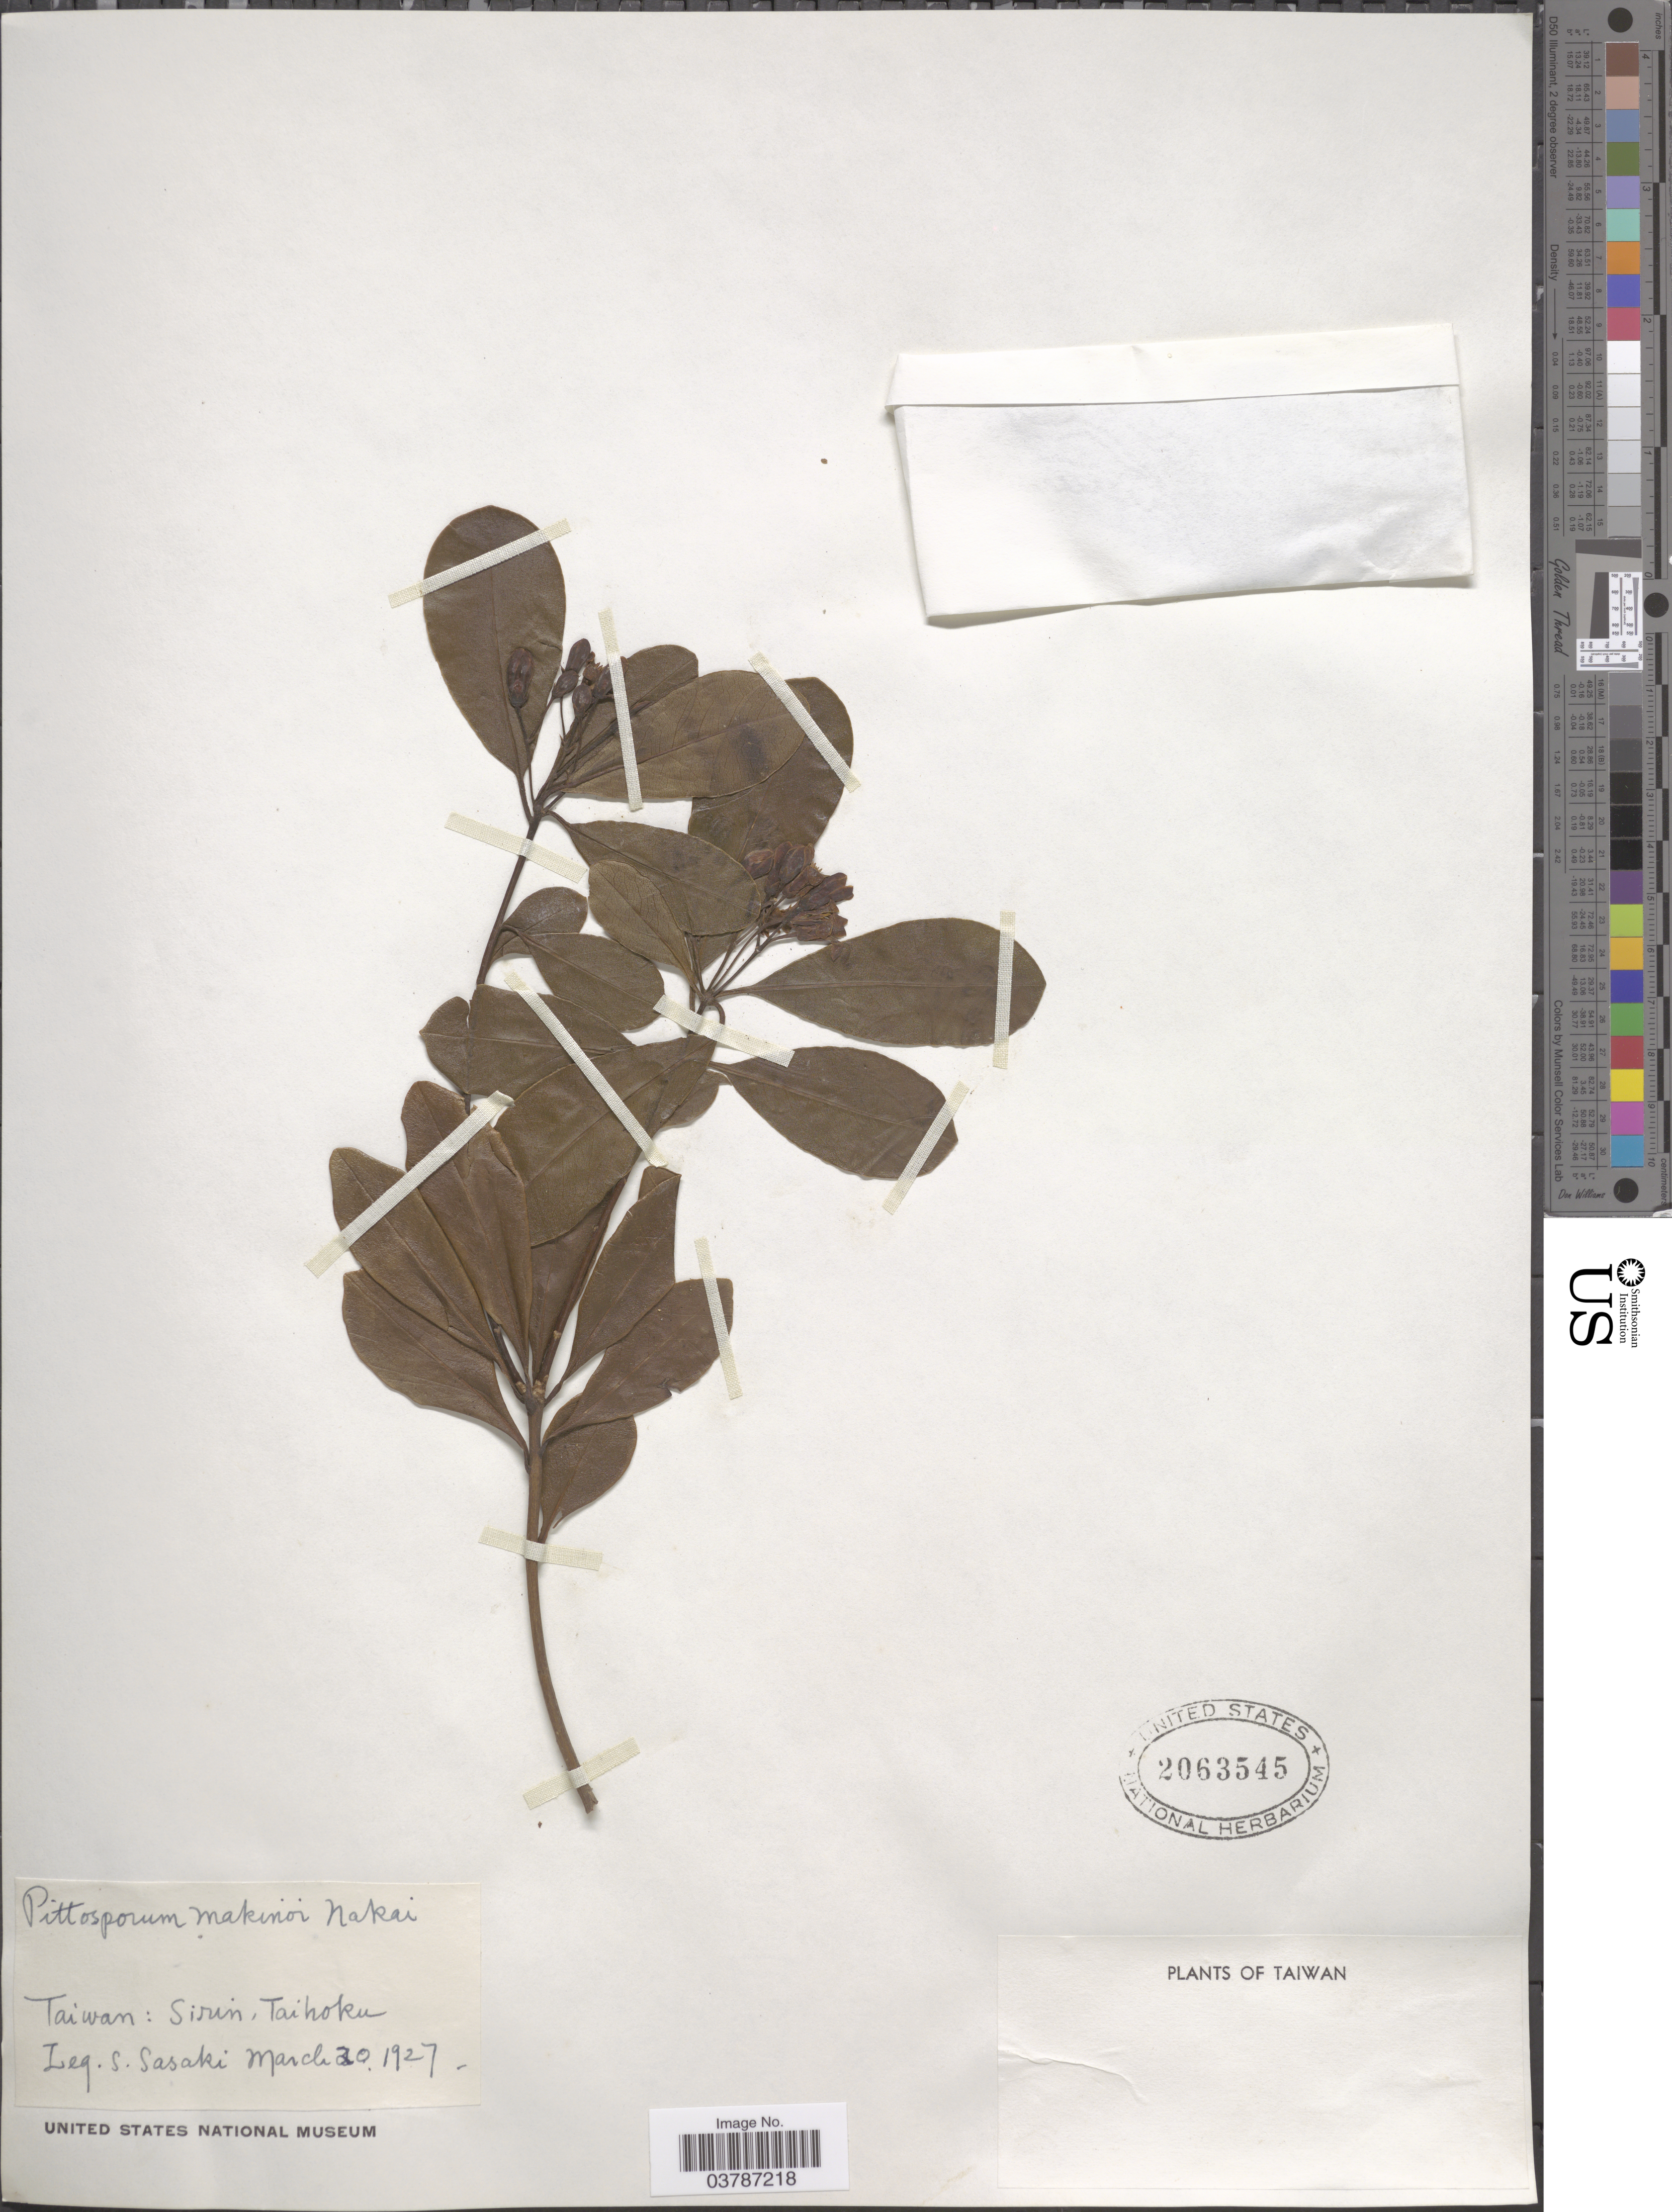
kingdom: Plantae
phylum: Tracheophyta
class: Magnoliopsida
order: Apiales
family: Pittosporaceae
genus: Pittosporum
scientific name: Pittosporum makinoi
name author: Nakai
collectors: S. Sasaki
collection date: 1927-03-30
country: Taiwan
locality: Sirin, Taihoku.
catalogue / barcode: US 2063545